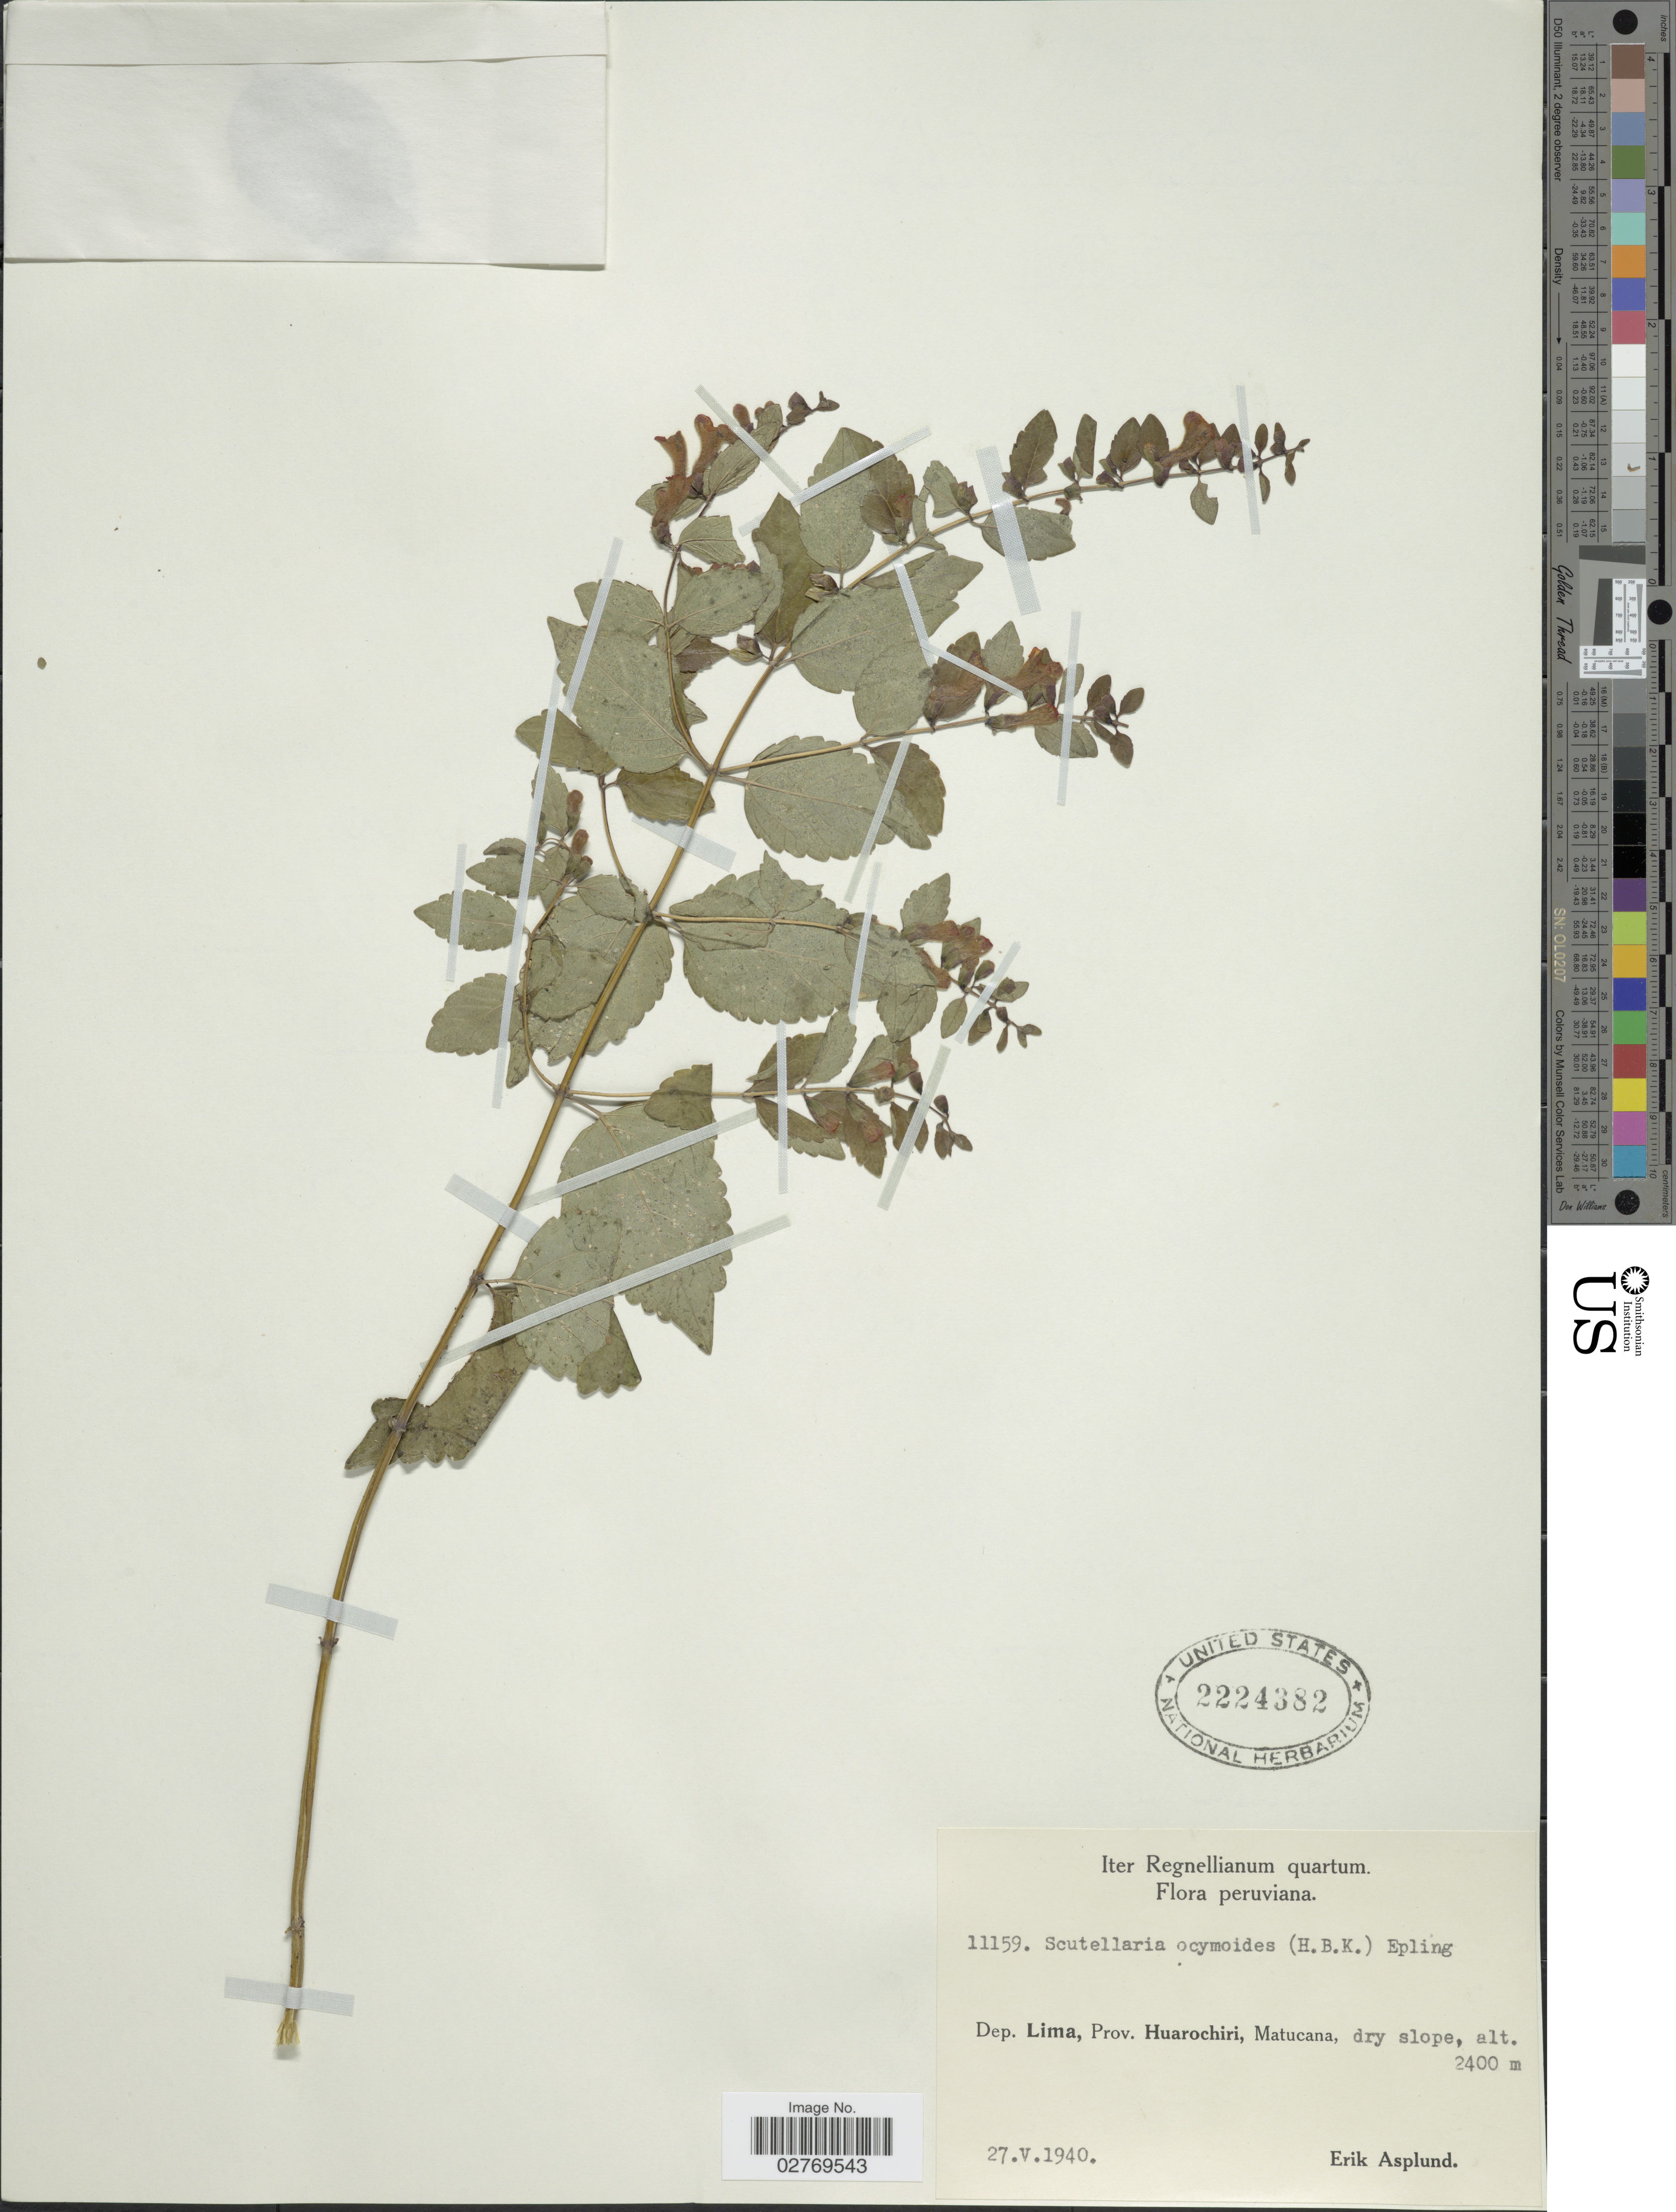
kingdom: Plantae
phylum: Tracheophyta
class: Magnoliopsida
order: Lamiales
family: Lamiaceae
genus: Scutellaria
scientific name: Scutellaria ocymoides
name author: (Kunth) Epling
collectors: E. Asplund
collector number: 11159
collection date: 1940-05-27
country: Peru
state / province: Lima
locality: Dep. Lima. Prov. Huarochiri, Matucana, dry slope.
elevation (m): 2400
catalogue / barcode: US 2224382